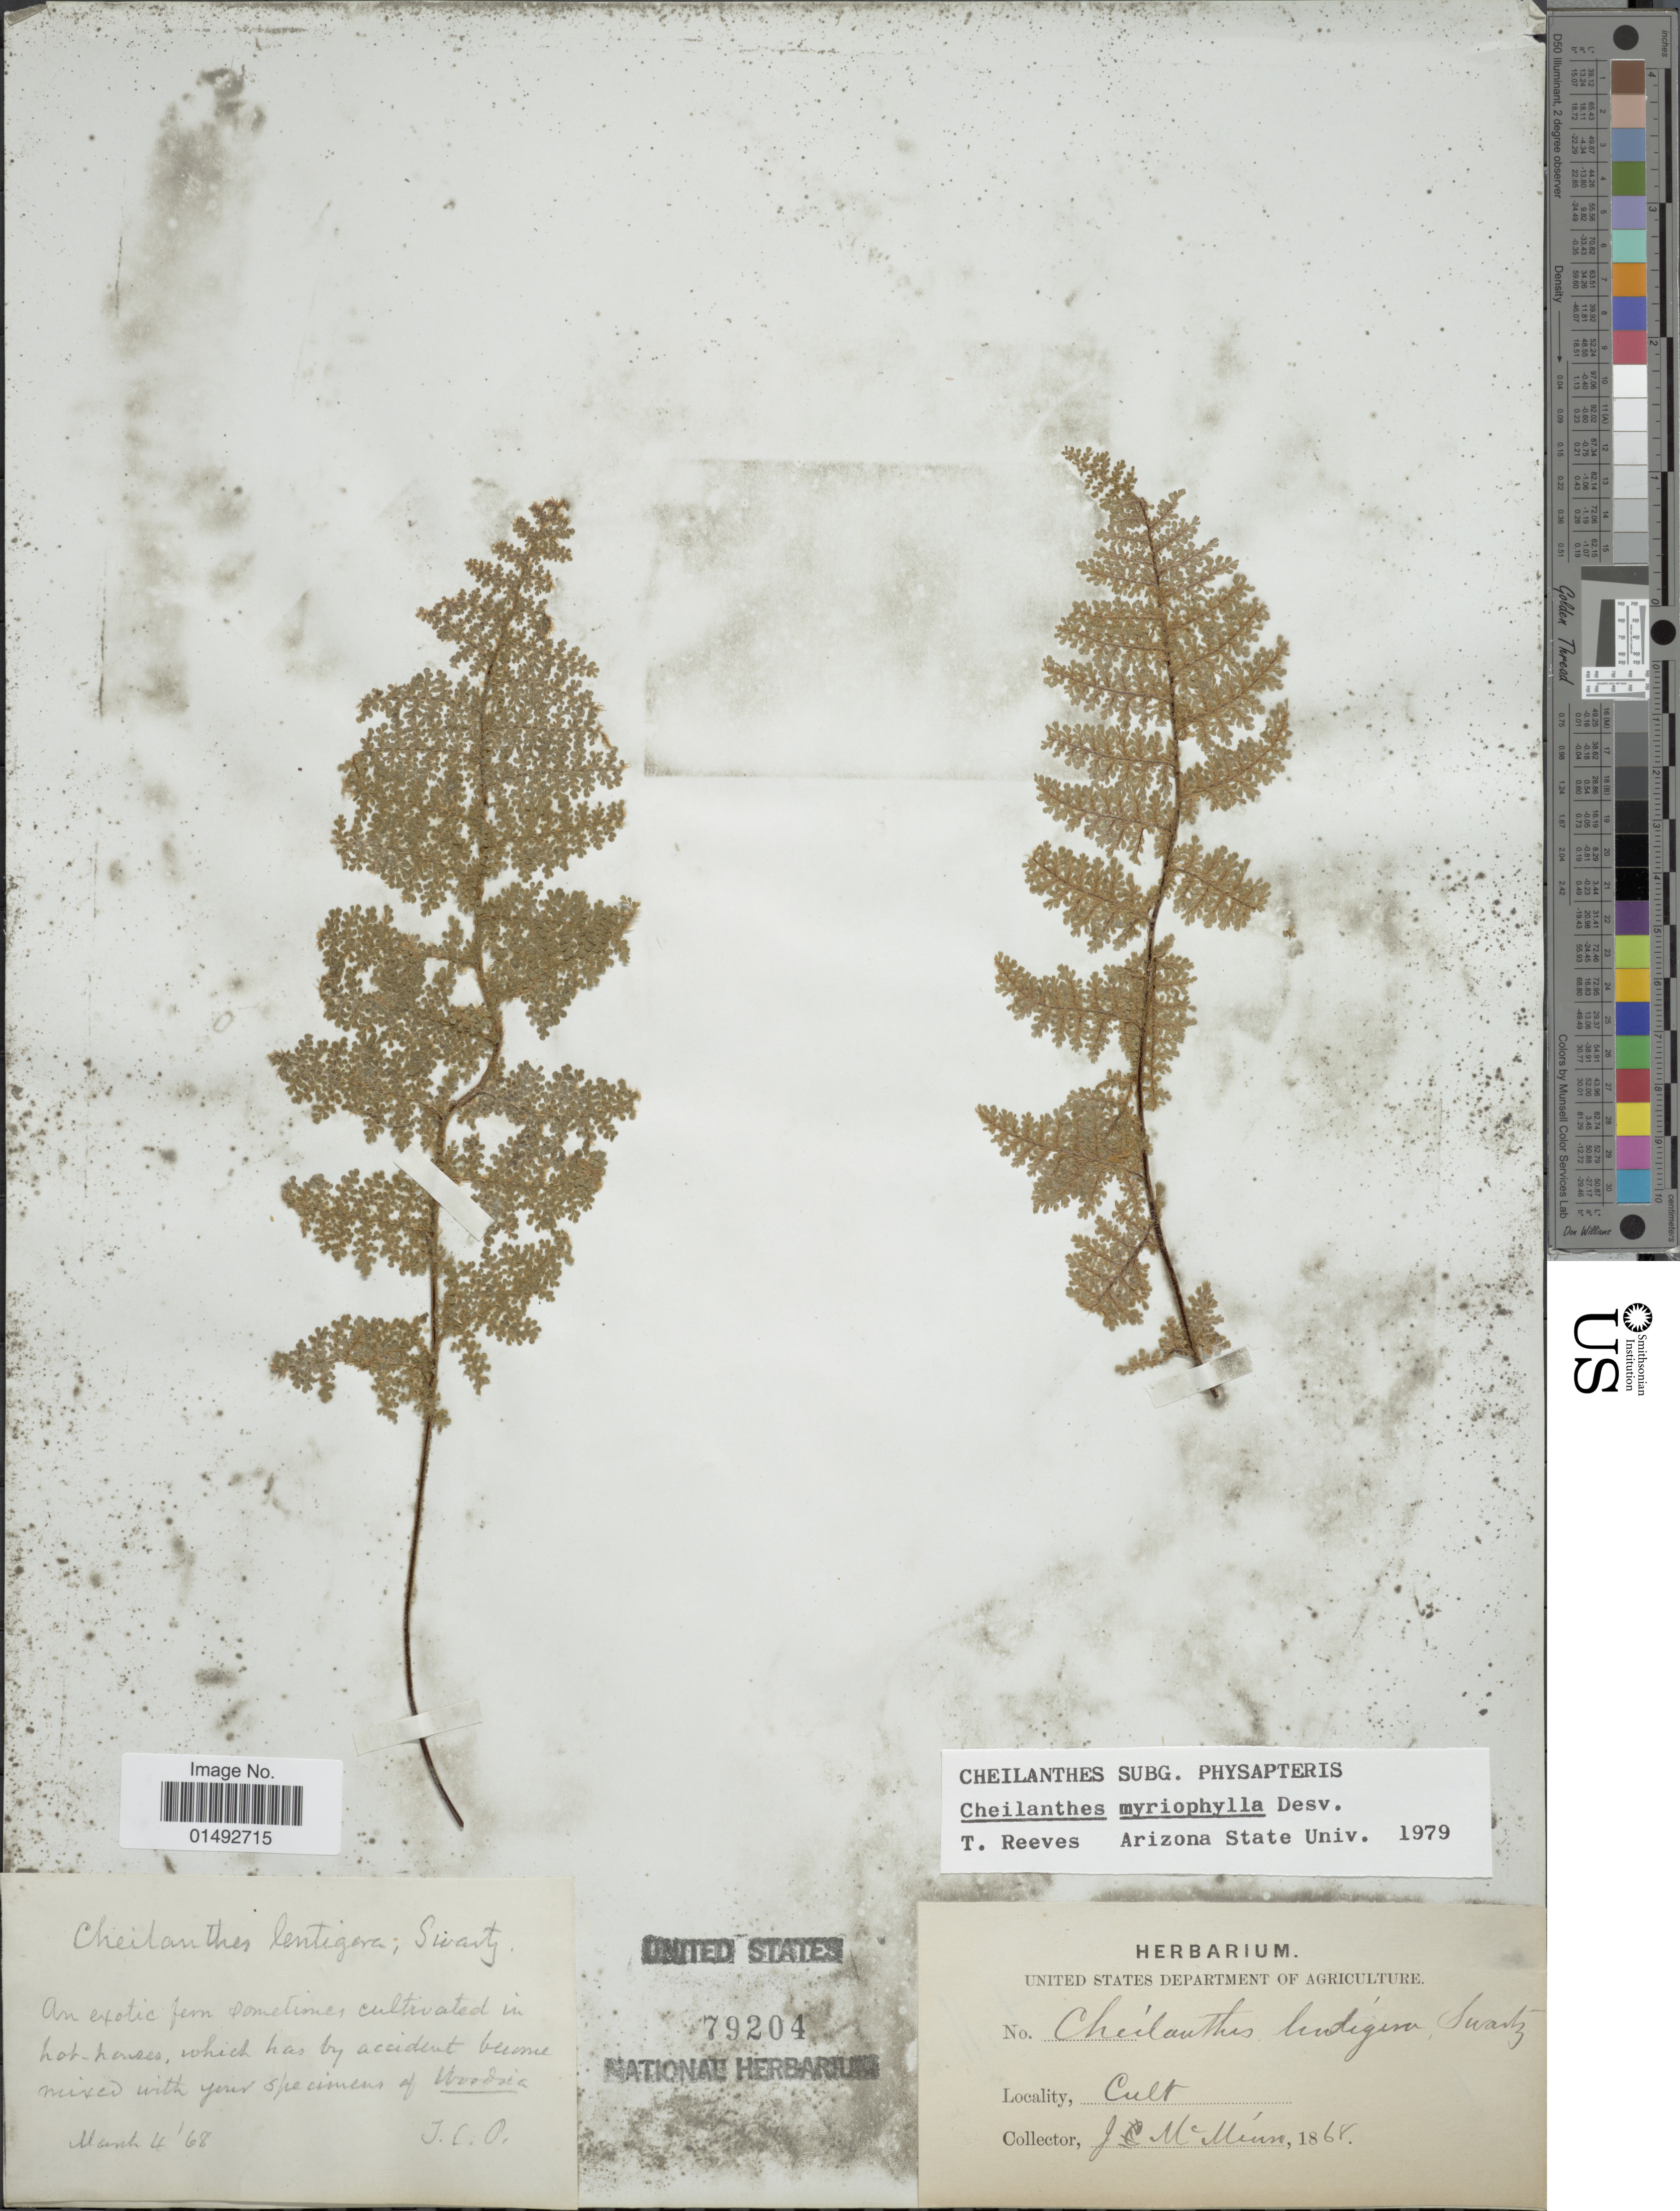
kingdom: Plantae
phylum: Tracheophyta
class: Polypodiopsida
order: Polypodiales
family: Pteridaceae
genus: Myriopteris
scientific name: Myriopteris myriophylla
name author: (Desv.) J. Sm.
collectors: J. McMinn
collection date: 1868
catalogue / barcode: US 79204